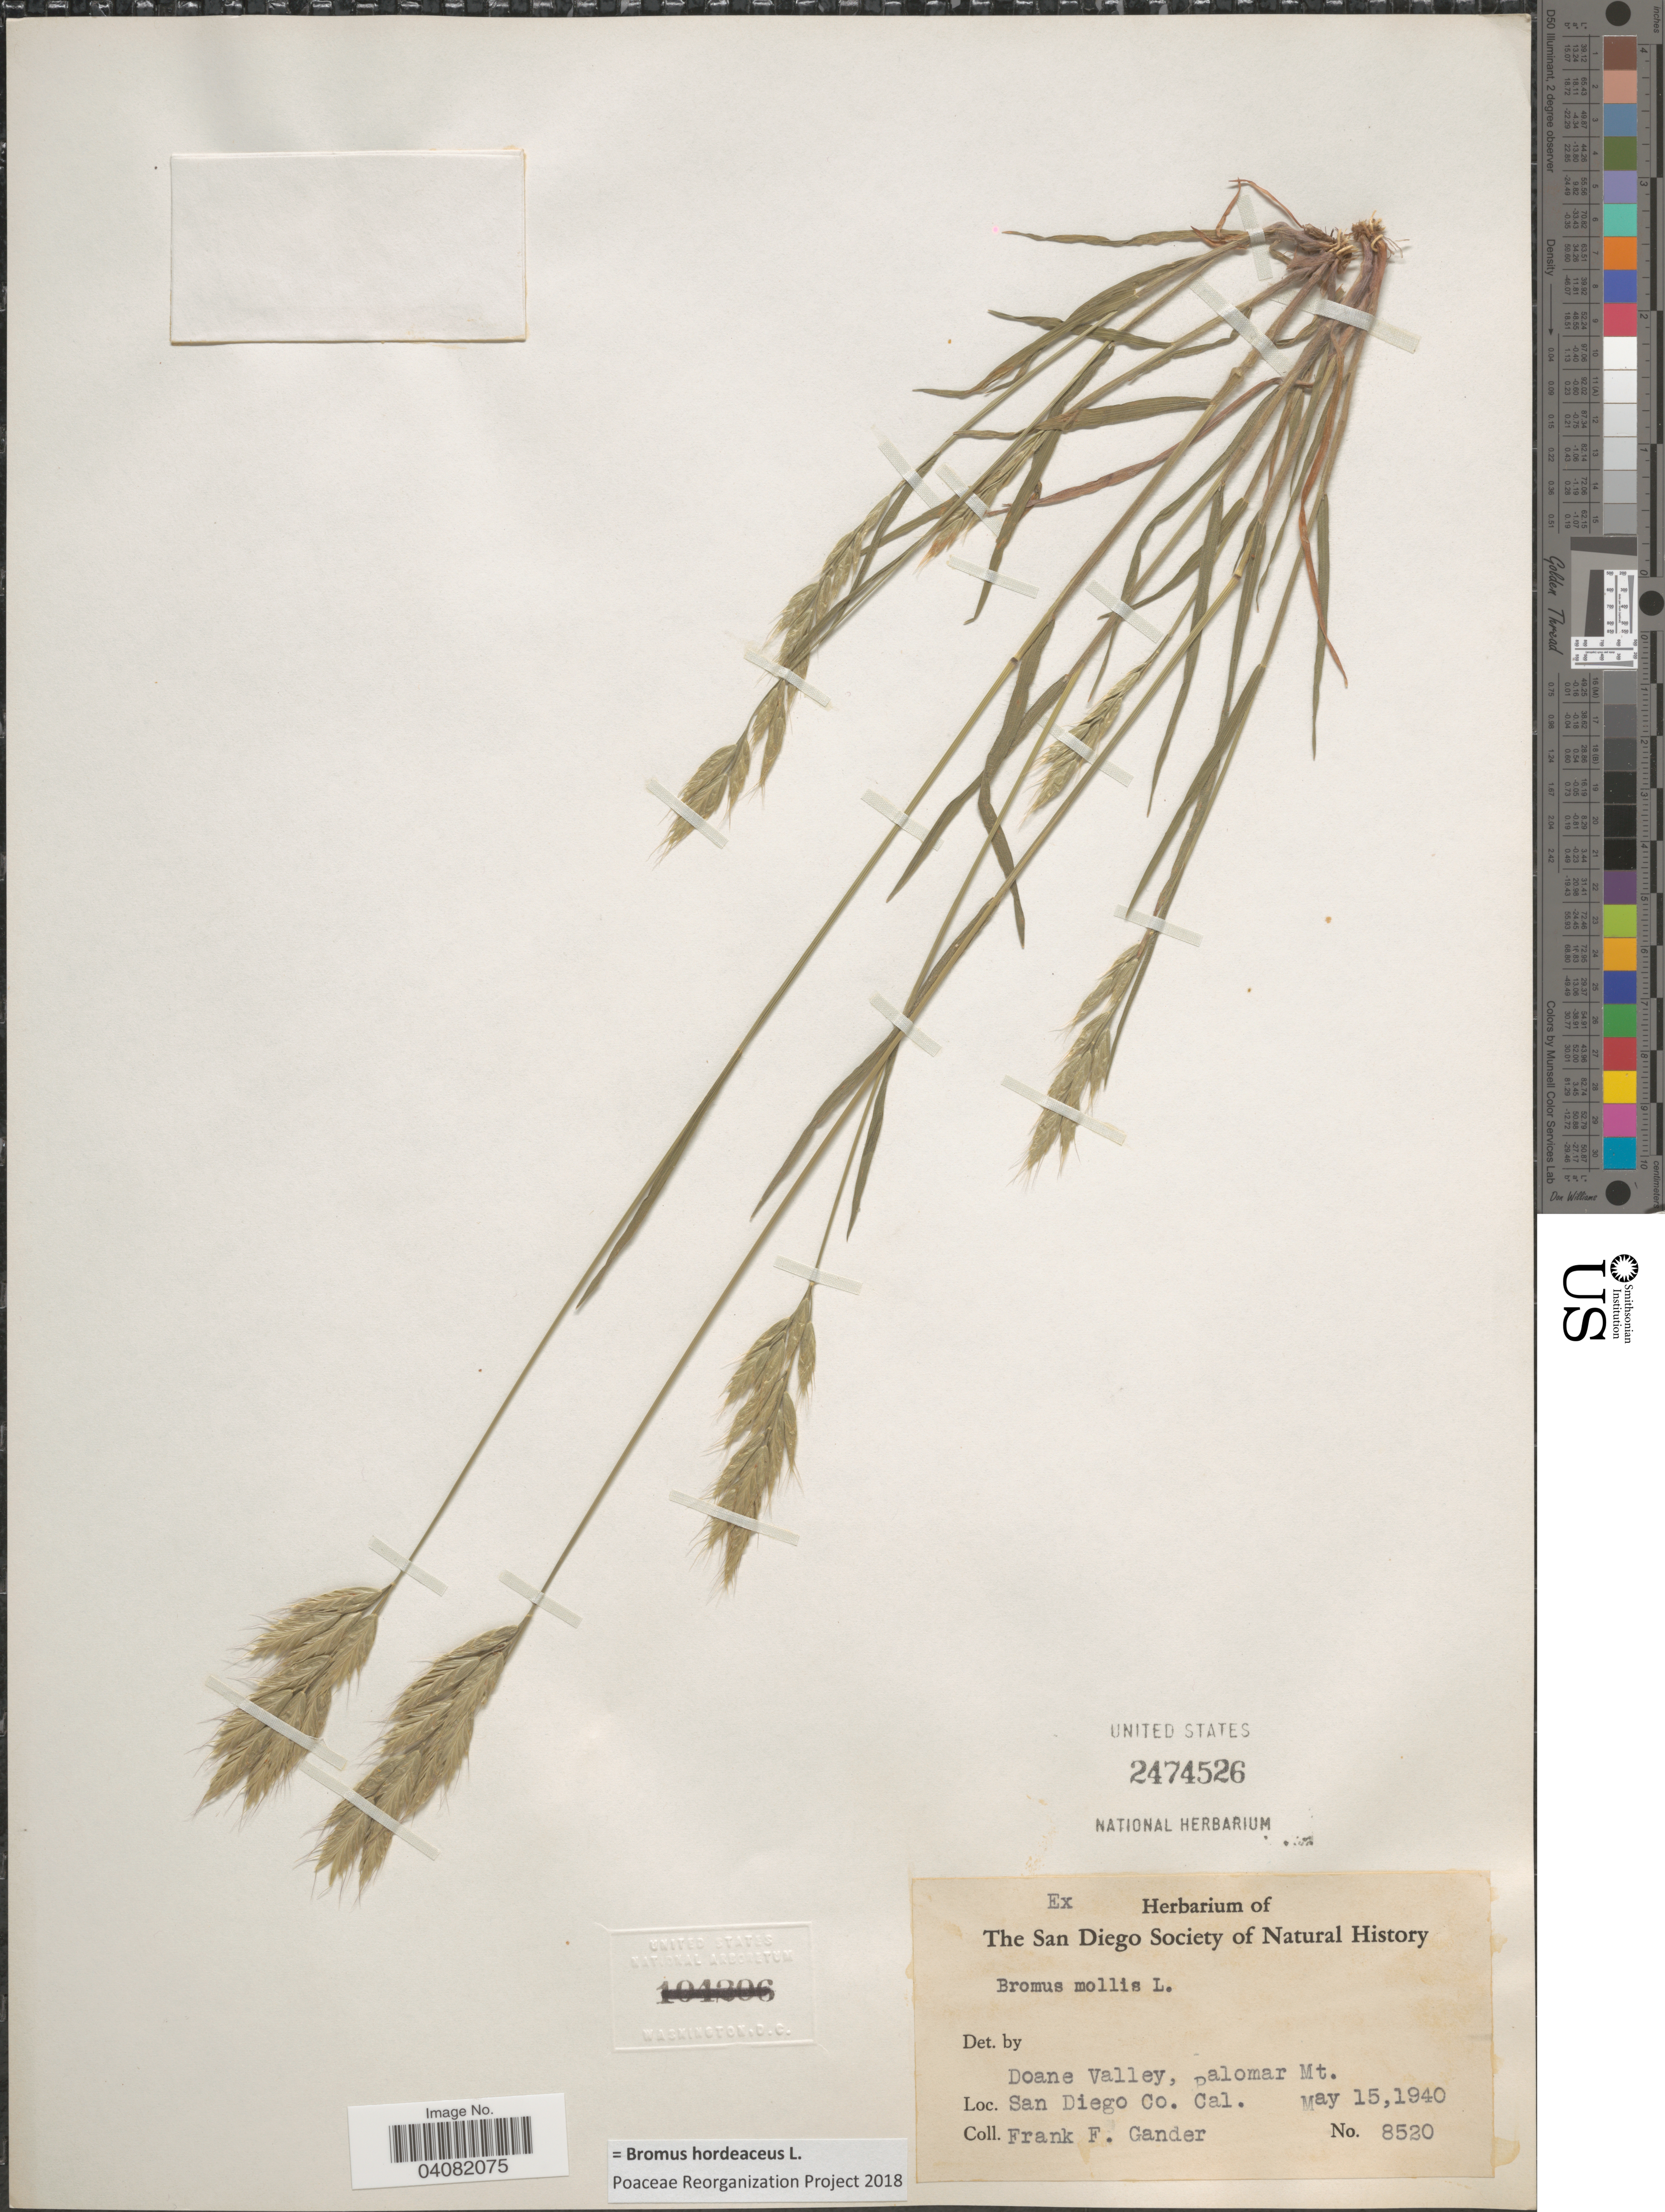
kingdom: Plantae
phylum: Tracheophyta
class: Liliopsida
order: Poales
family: Poaceae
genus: Bromus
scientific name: Bromus hordeaceus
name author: L.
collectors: F. Gander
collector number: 8520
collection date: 1940-05-15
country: United States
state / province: California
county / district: San Diego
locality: Doane Valley, palomar Mt. San Diego Co.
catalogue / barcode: US 2474526